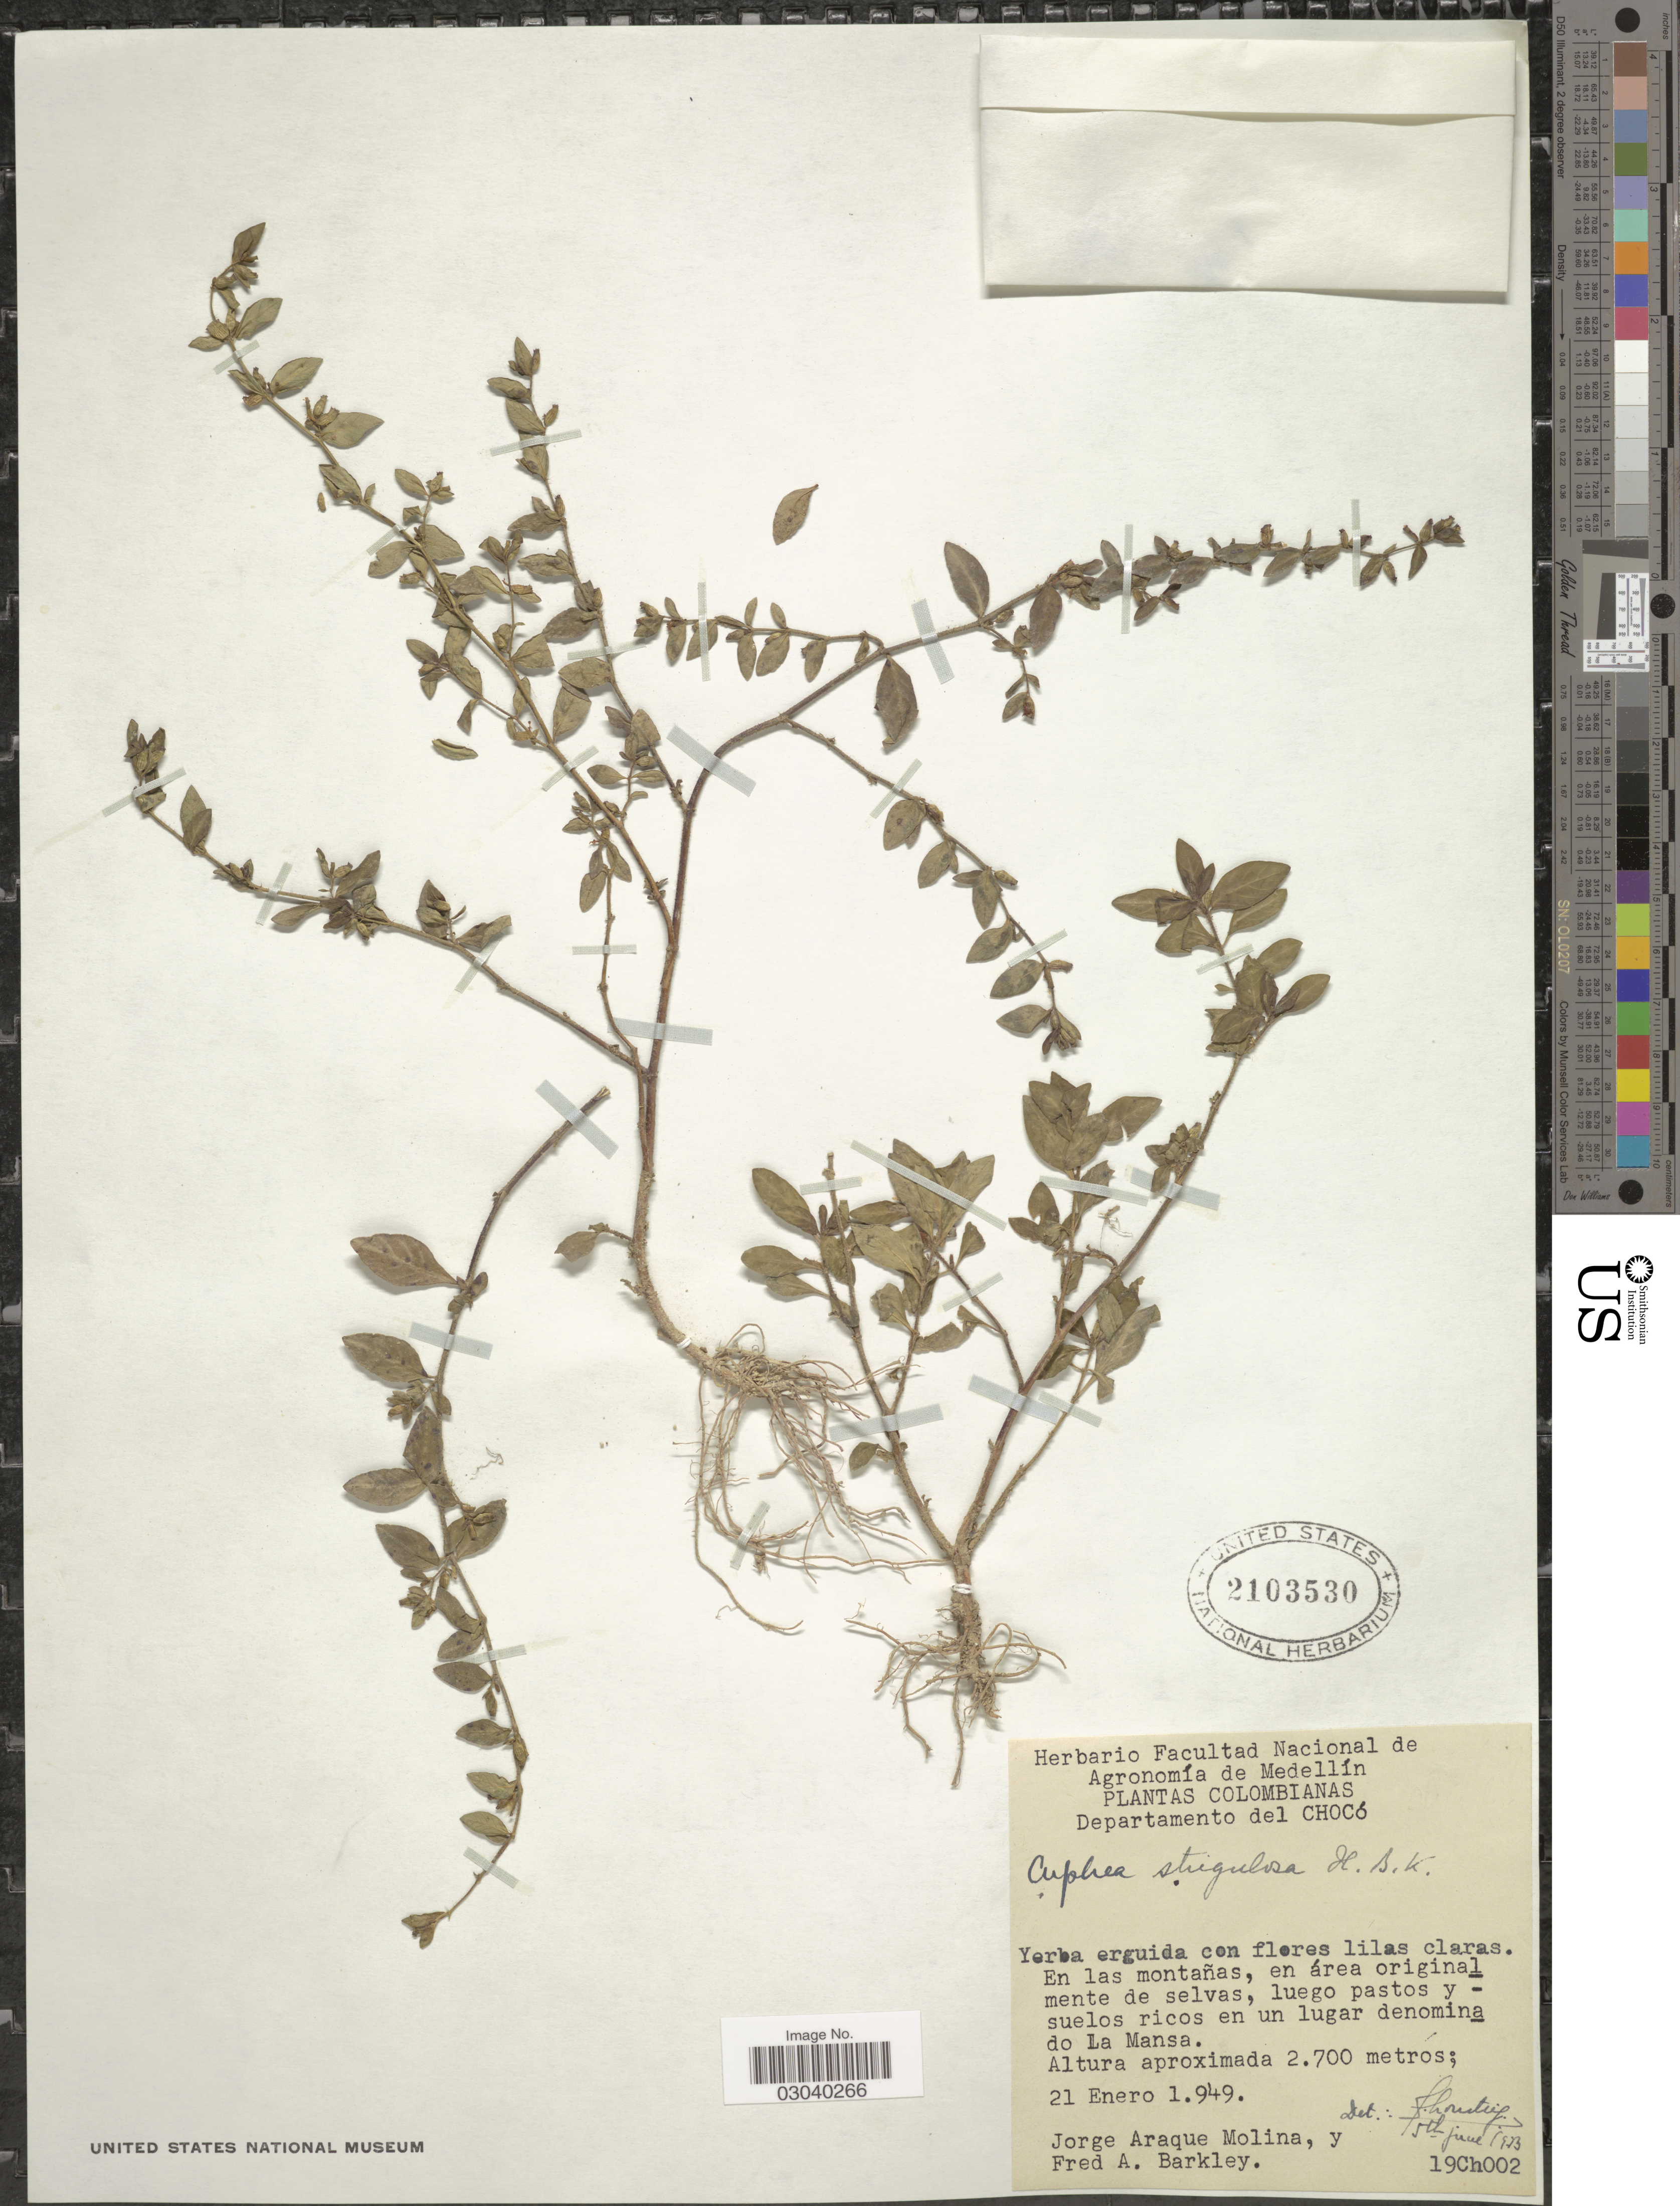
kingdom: Plantae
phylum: Tracheophyta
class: Magnoliopsida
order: Myrtales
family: Lythraceae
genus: Cuphea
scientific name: Cuphea strigulosa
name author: Kunth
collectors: J. Araque Molina & F. A. Barkley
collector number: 19Ch002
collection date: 1949-01-21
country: Colombia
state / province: Chocó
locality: Departamento del Chocó, luego pastos y suelos ricos en un lugar denomina do La Mansa.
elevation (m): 2700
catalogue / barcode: US 2103530